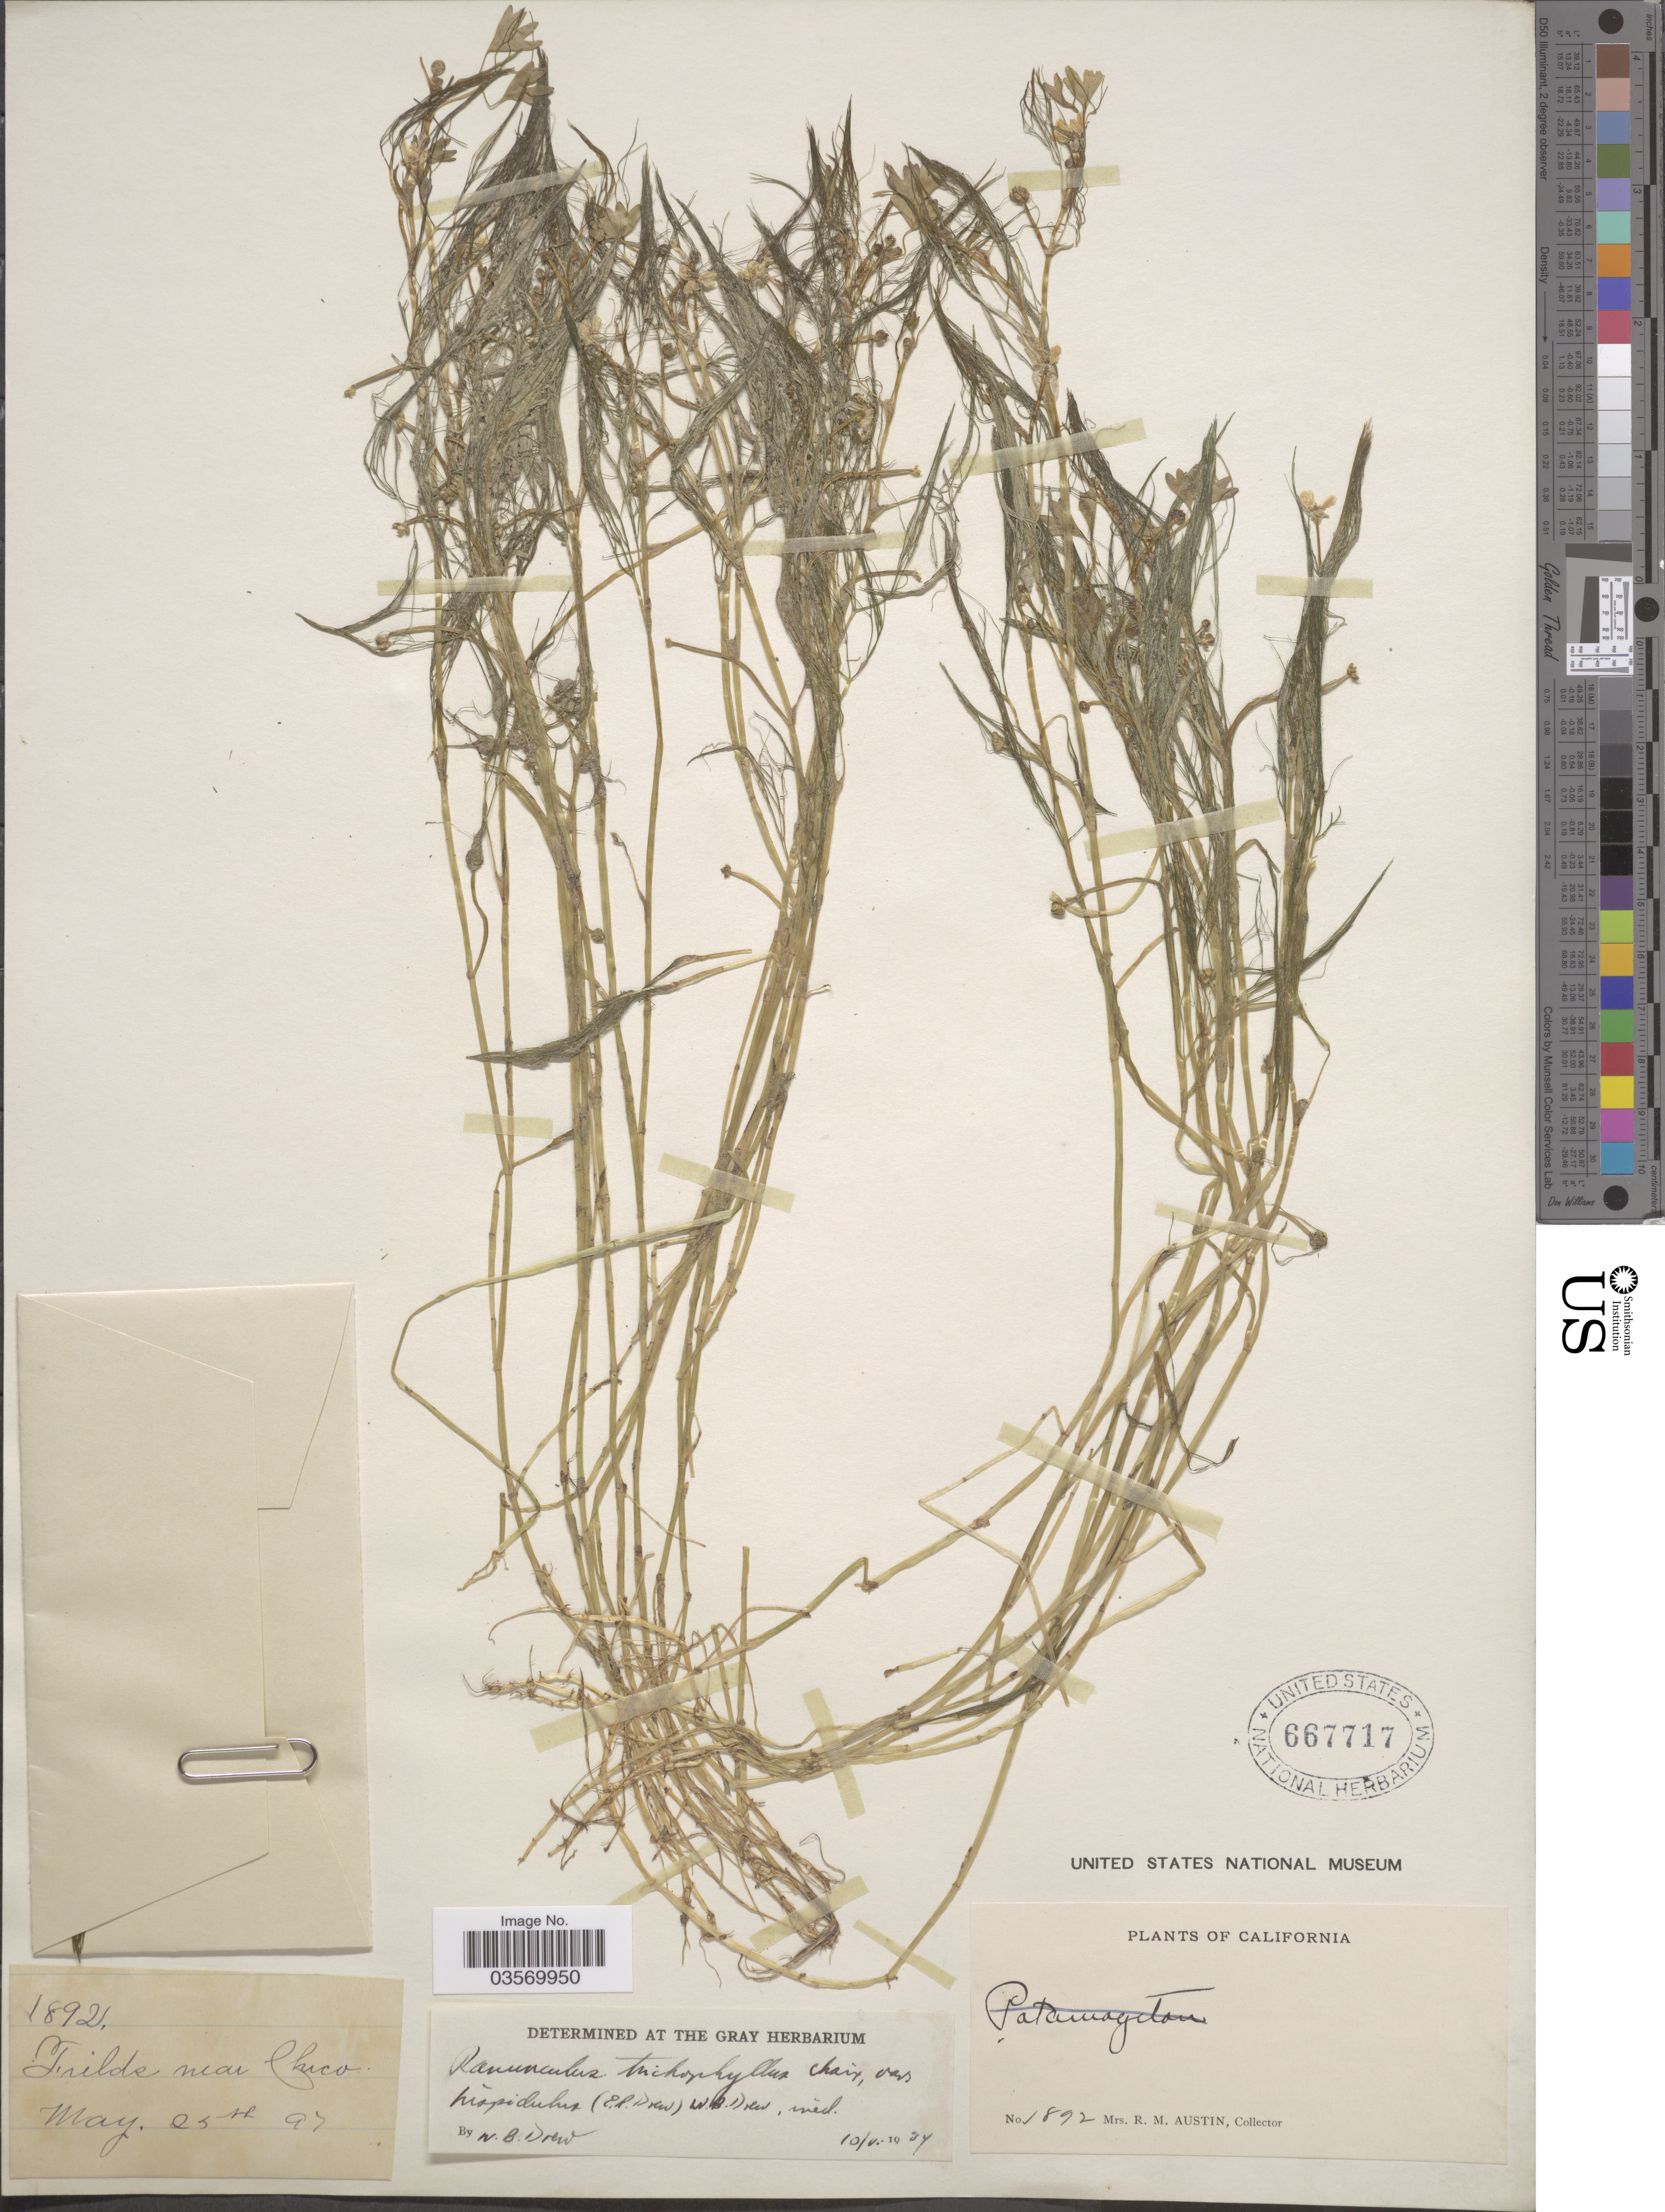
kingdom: Plantae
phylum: Tracheophyta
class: Magnoliopsida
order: Ranunculales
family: Ranunculaceae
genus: Ranunculus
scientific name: Ranunculus mongolicus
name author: (Krylov) Serg.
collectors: R. Austin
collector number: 1892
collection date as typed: Transcribed d/m/y: 25/5/97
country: United States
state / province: California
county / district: Butte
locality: Fields near Chico.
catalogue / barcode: US 667717